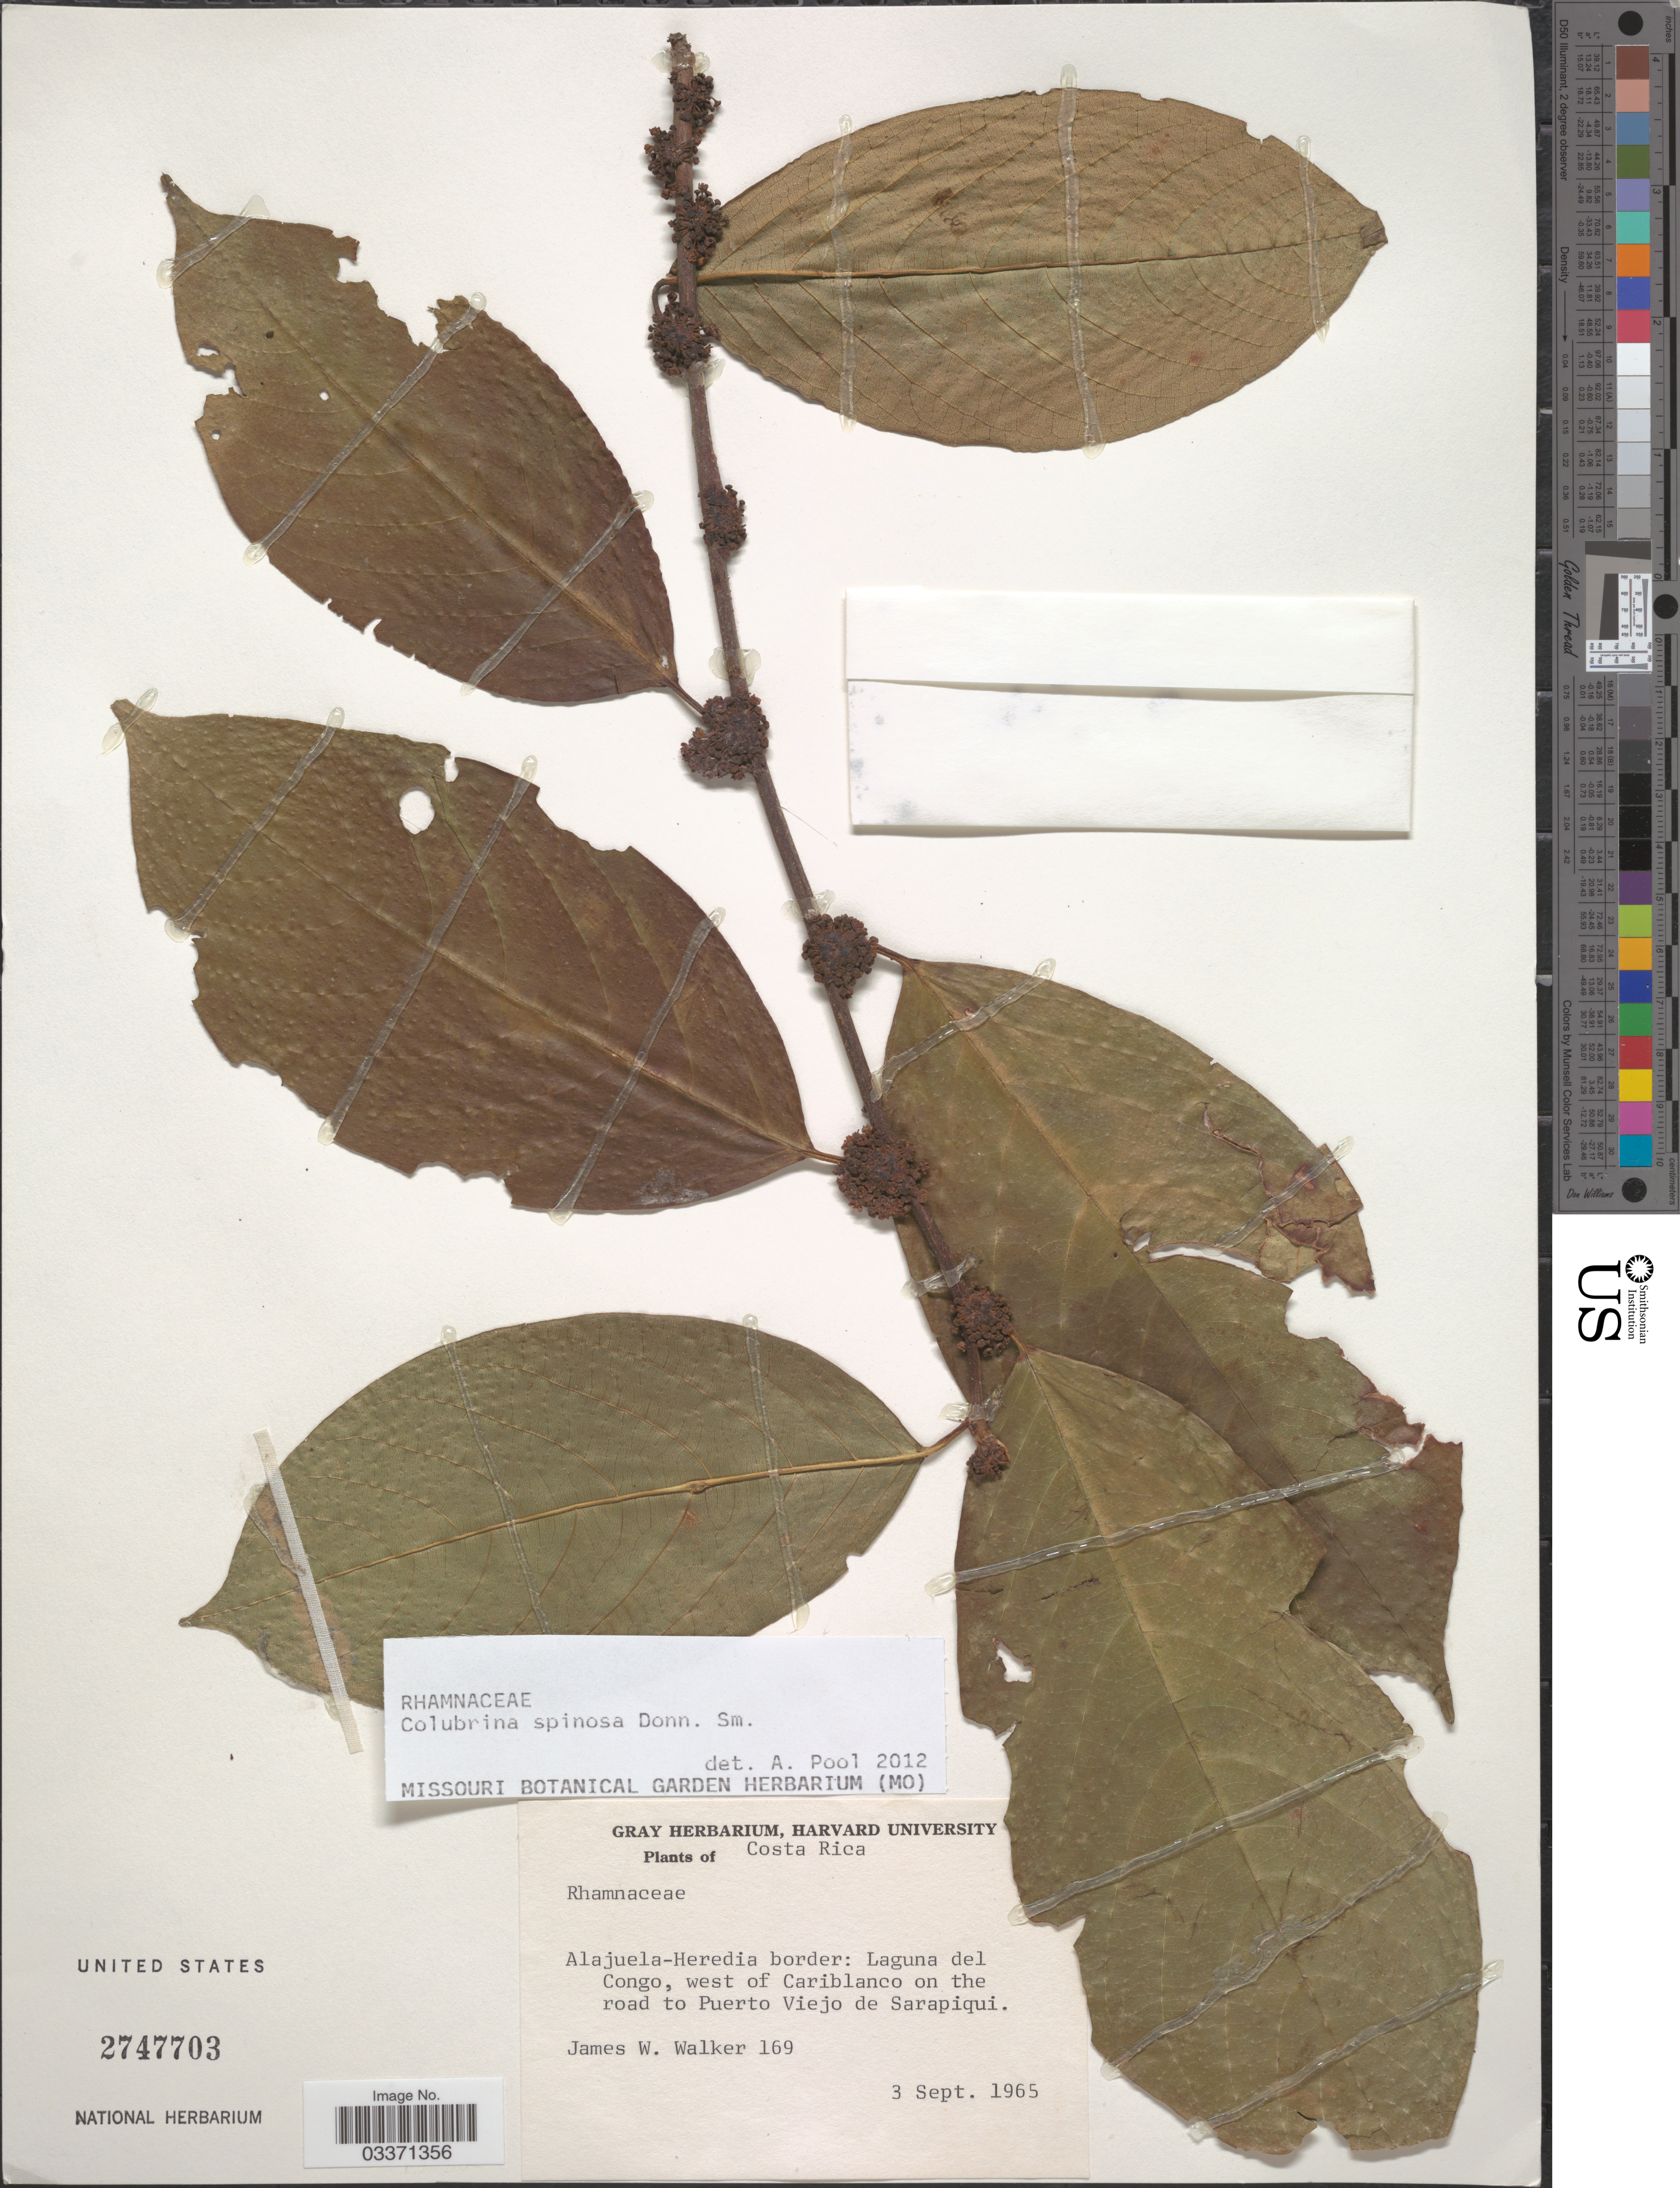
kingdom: Plantae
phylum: Tracheophyta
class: Magnoliopsida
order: Rosales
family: Rhamnaceae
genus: Colubrina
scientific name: Colubrina spinosa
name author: Donn. Sm.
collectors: J. W. Walker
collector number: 169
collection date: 1965-09-03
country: Costa Rica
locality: Alajuela-Heredia border: Laguna del Congo, west of Cariblanco on the road to Peurto Viejo de Sarapiqui.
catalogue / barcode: US 2747703